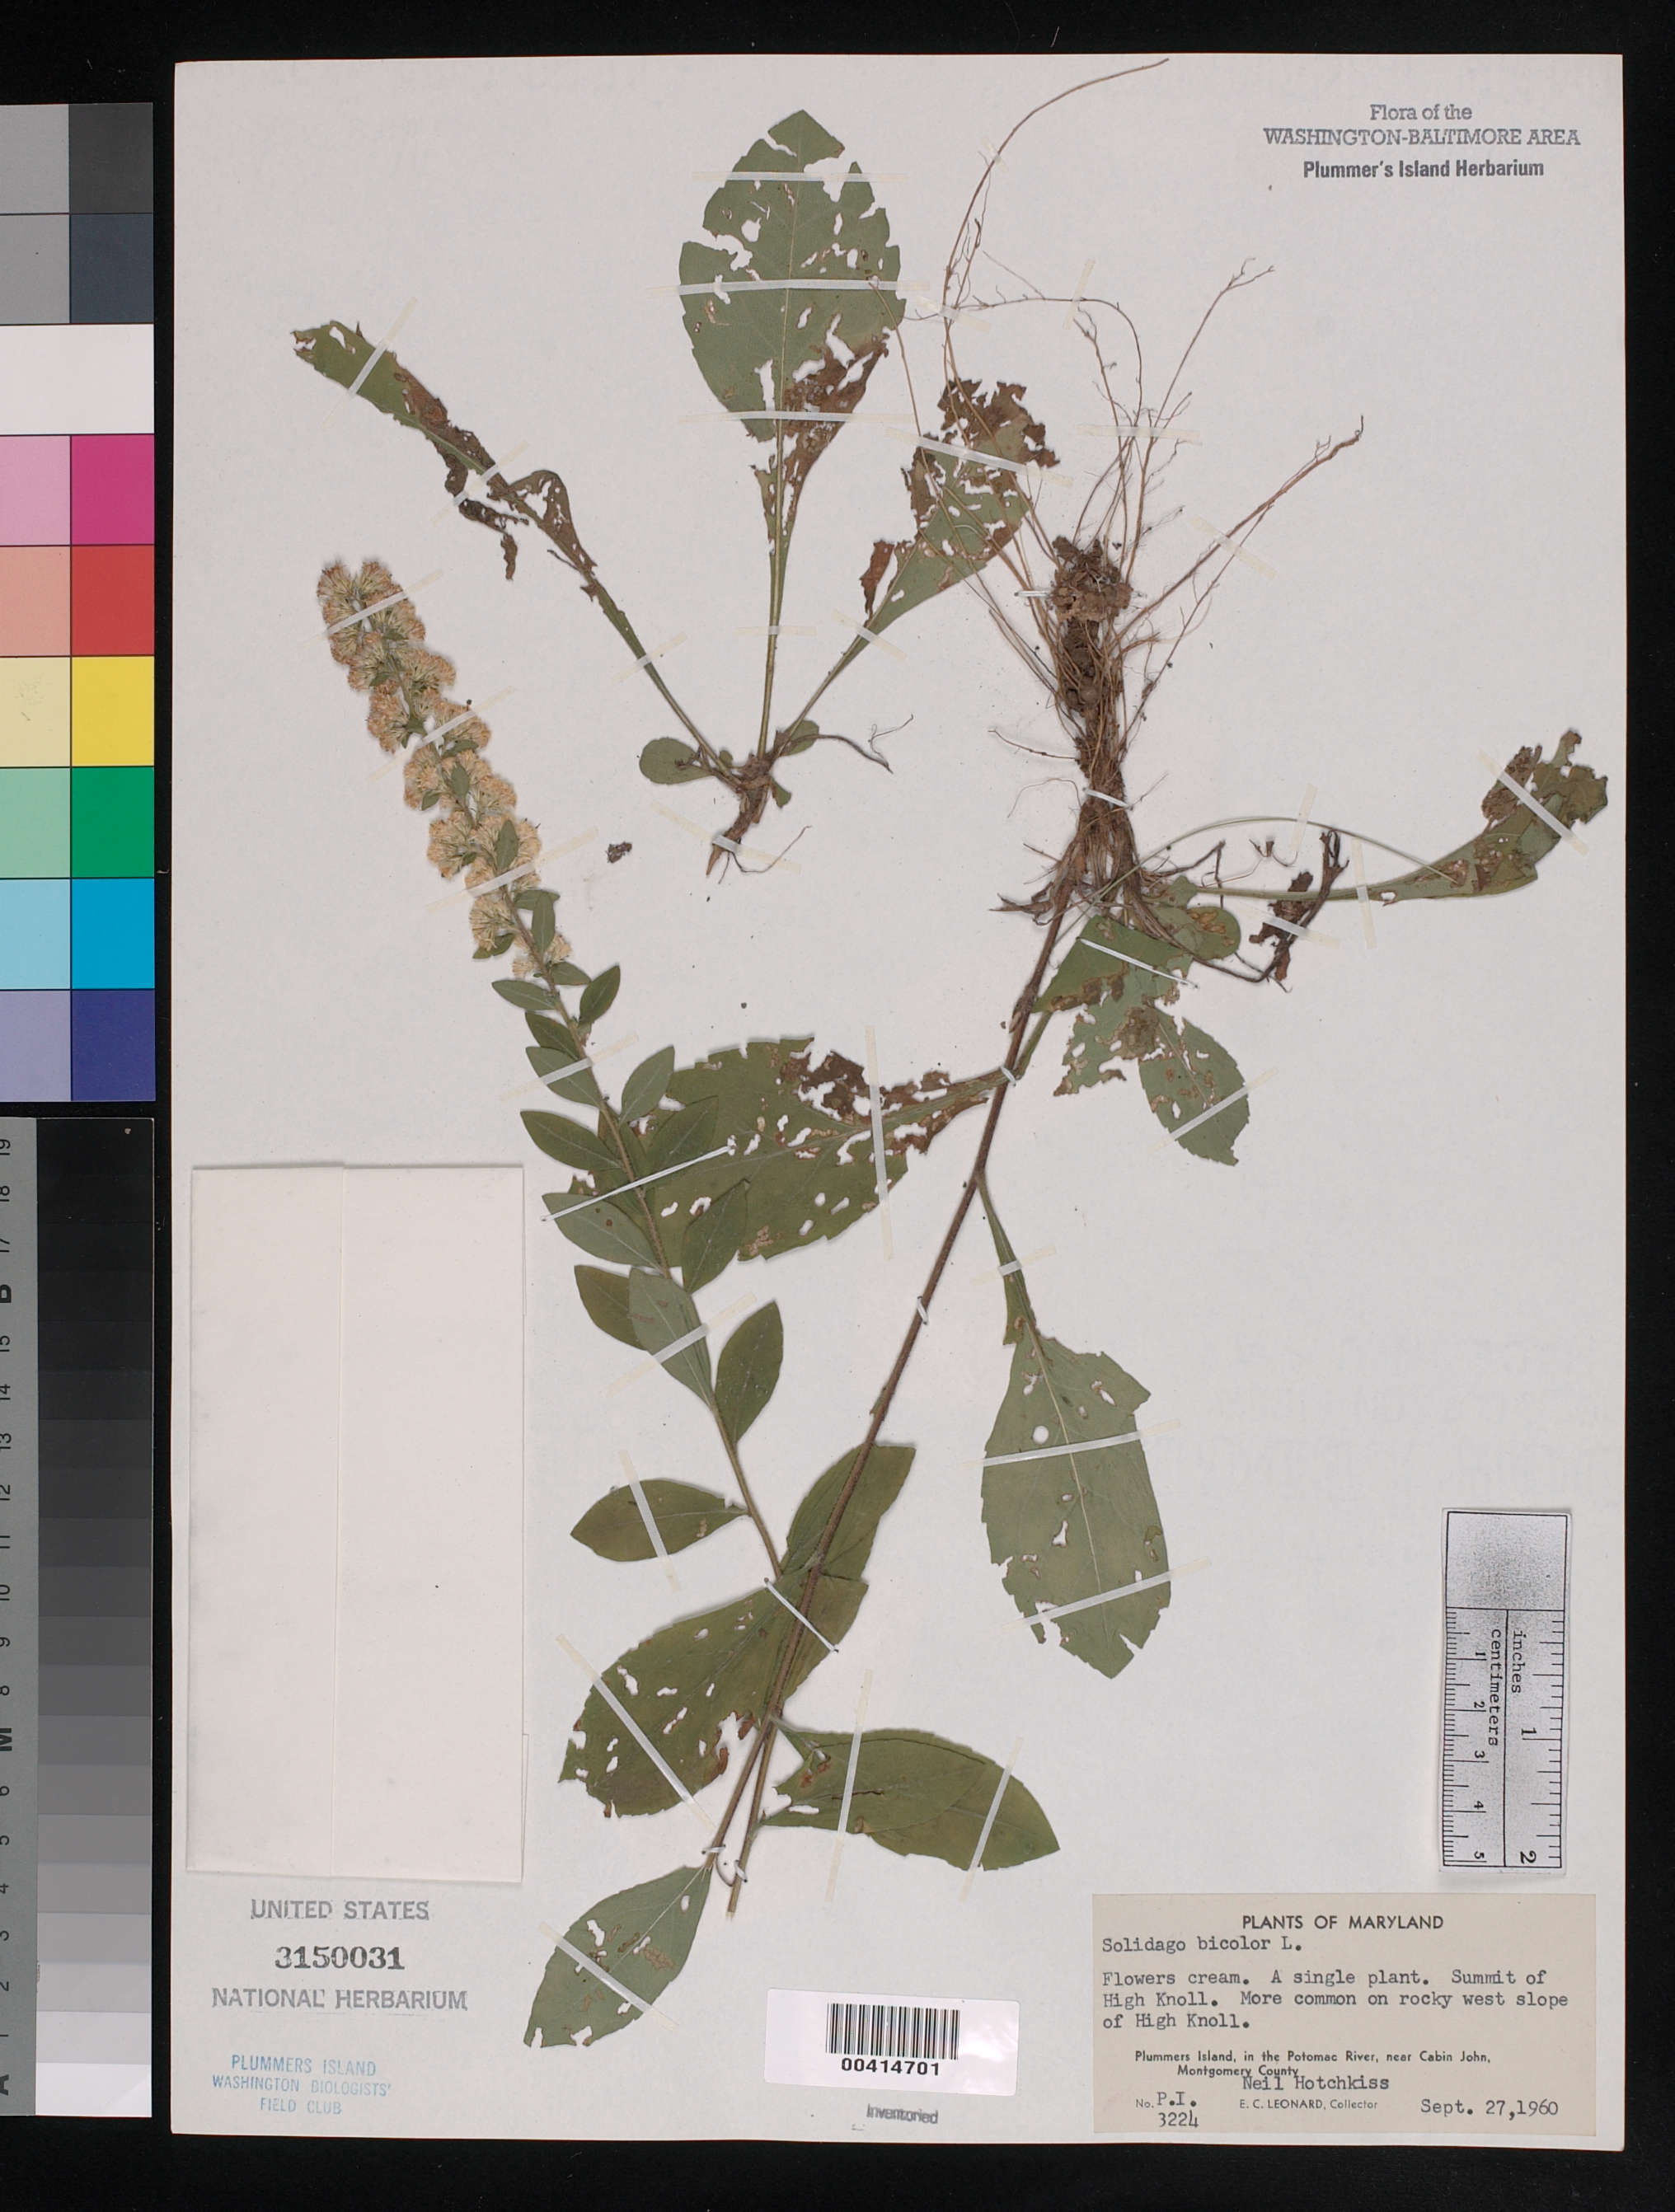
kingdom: Plantae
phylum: Tracheophyta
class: Magnoliopsida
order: Asterales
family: Asteraceae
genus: Solidago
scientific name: Solidago bicolor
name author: L.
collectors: E. C. Leonard & N. Hotchkiss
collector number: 3224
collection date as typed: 27 Sep 1960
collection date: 1960-09-27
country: United States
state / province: Maryland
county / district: Montgomery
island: Plummers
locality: Plummer's Island; summit of High knoll C. & O. Canal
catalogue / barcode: US 3150031